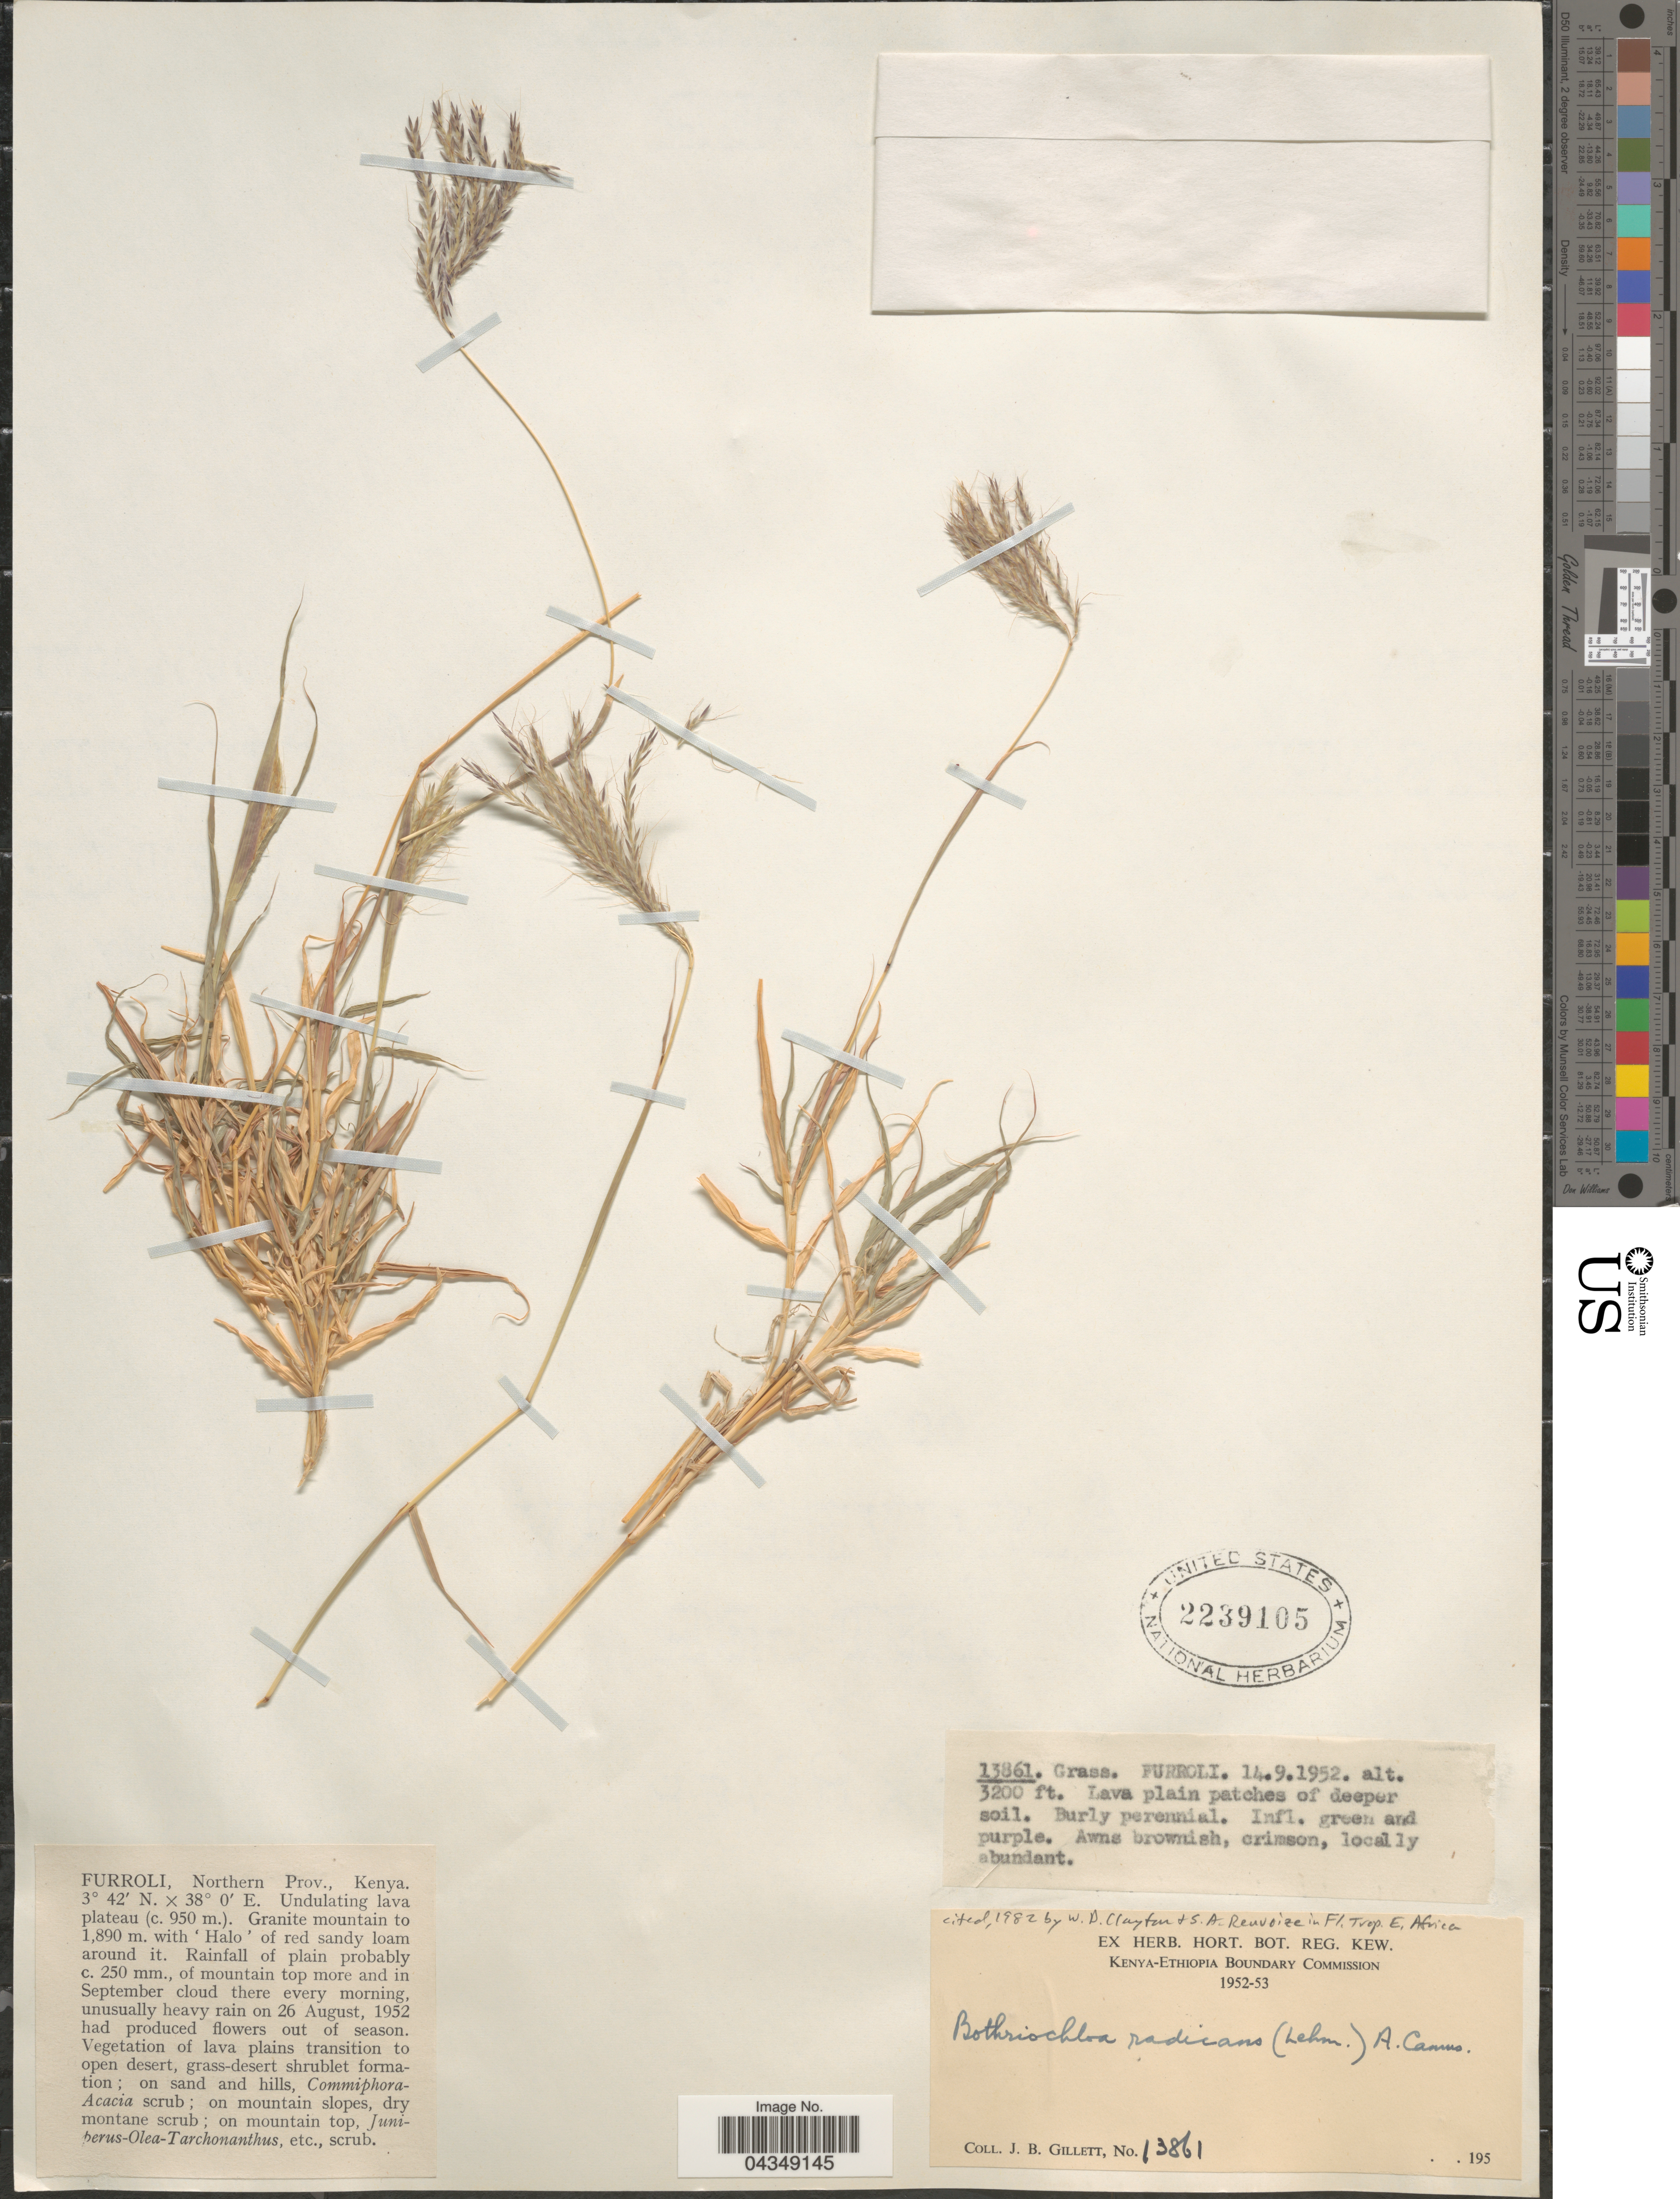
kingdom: Plantae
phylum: Tracheophyta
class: Liliopsida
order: Poales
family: Poaceae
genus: Bothriochloa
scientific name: Bothriochloa radicans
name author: (Lehm.) A. Camus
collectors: J. B. Gillett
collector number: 13861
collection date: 1952-09-14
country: Kenya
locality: Furroli, Northern Prov. Kenya-Ethiopia Boundary Commission 1952-53.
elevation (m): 975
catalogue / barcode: US 2239105